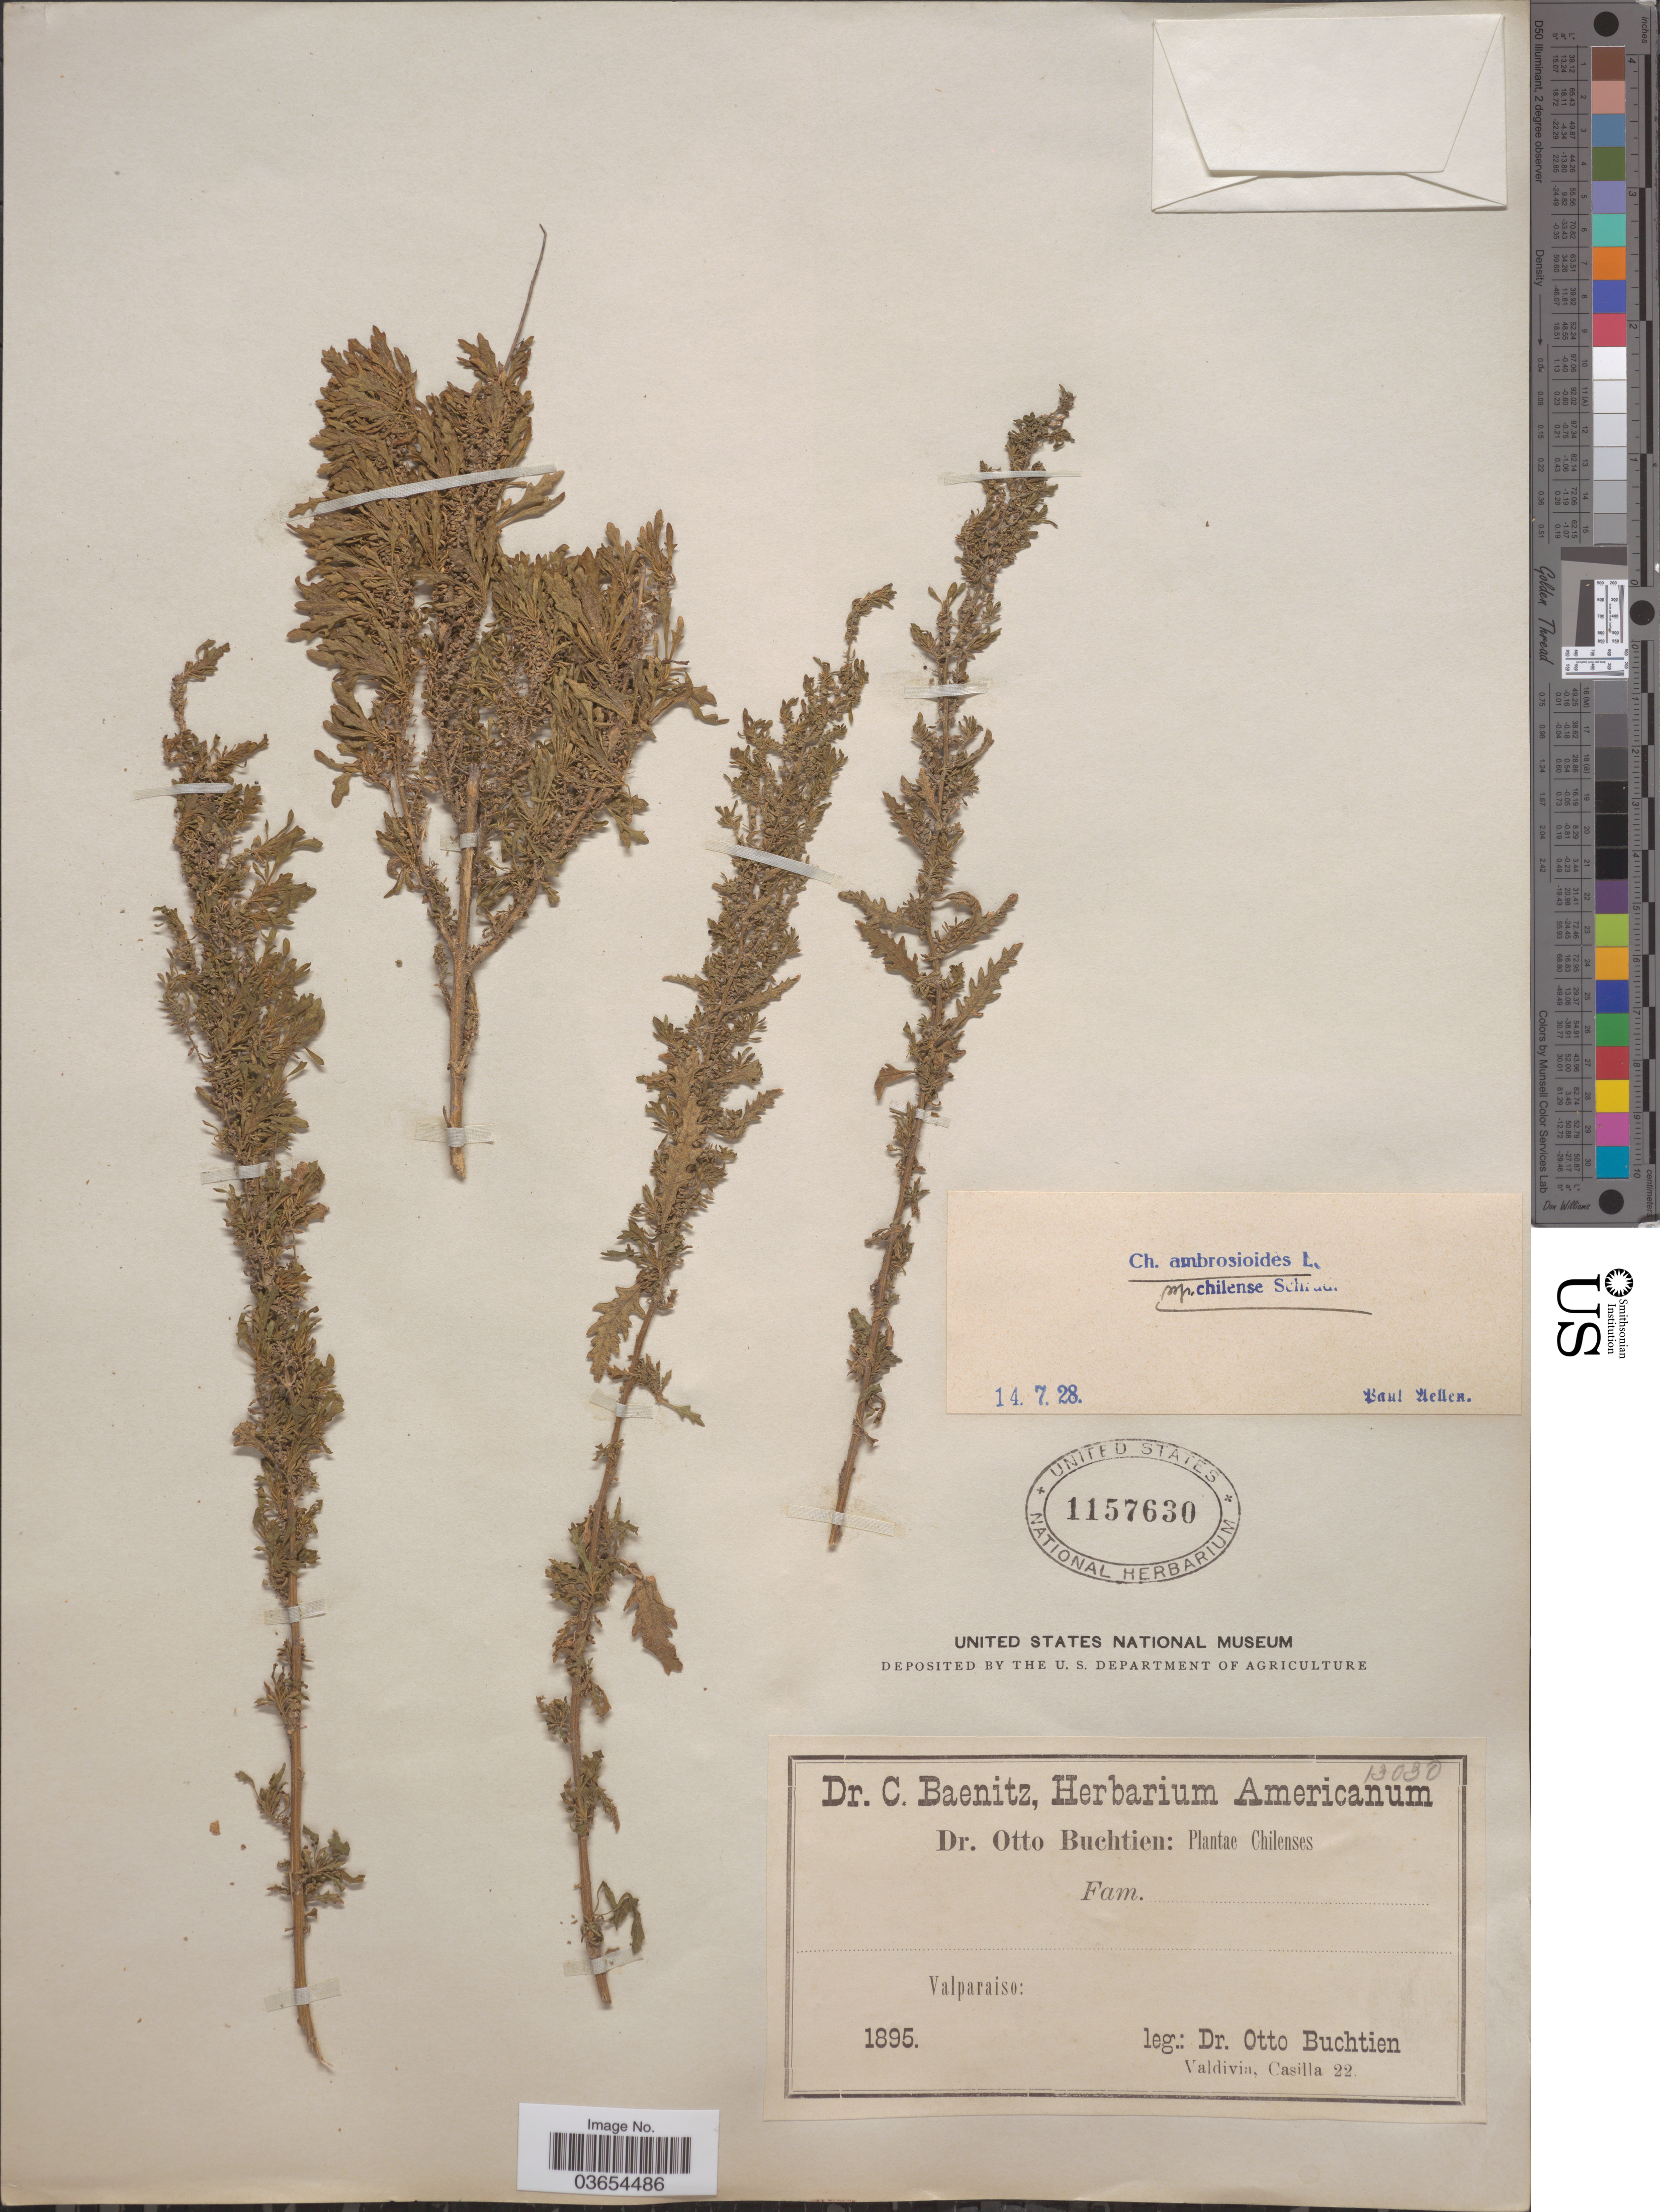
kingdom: Plantae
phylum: Tracheophyta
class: Magnoliopsida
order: Caryophyllales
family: Amaranthaceae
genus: Chenopodium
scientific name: Chenopodium chilense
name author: Schrad.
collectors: O. Buchtien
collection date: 1895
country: Chile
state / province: Valparaíso (V)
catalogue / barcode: US 1157630